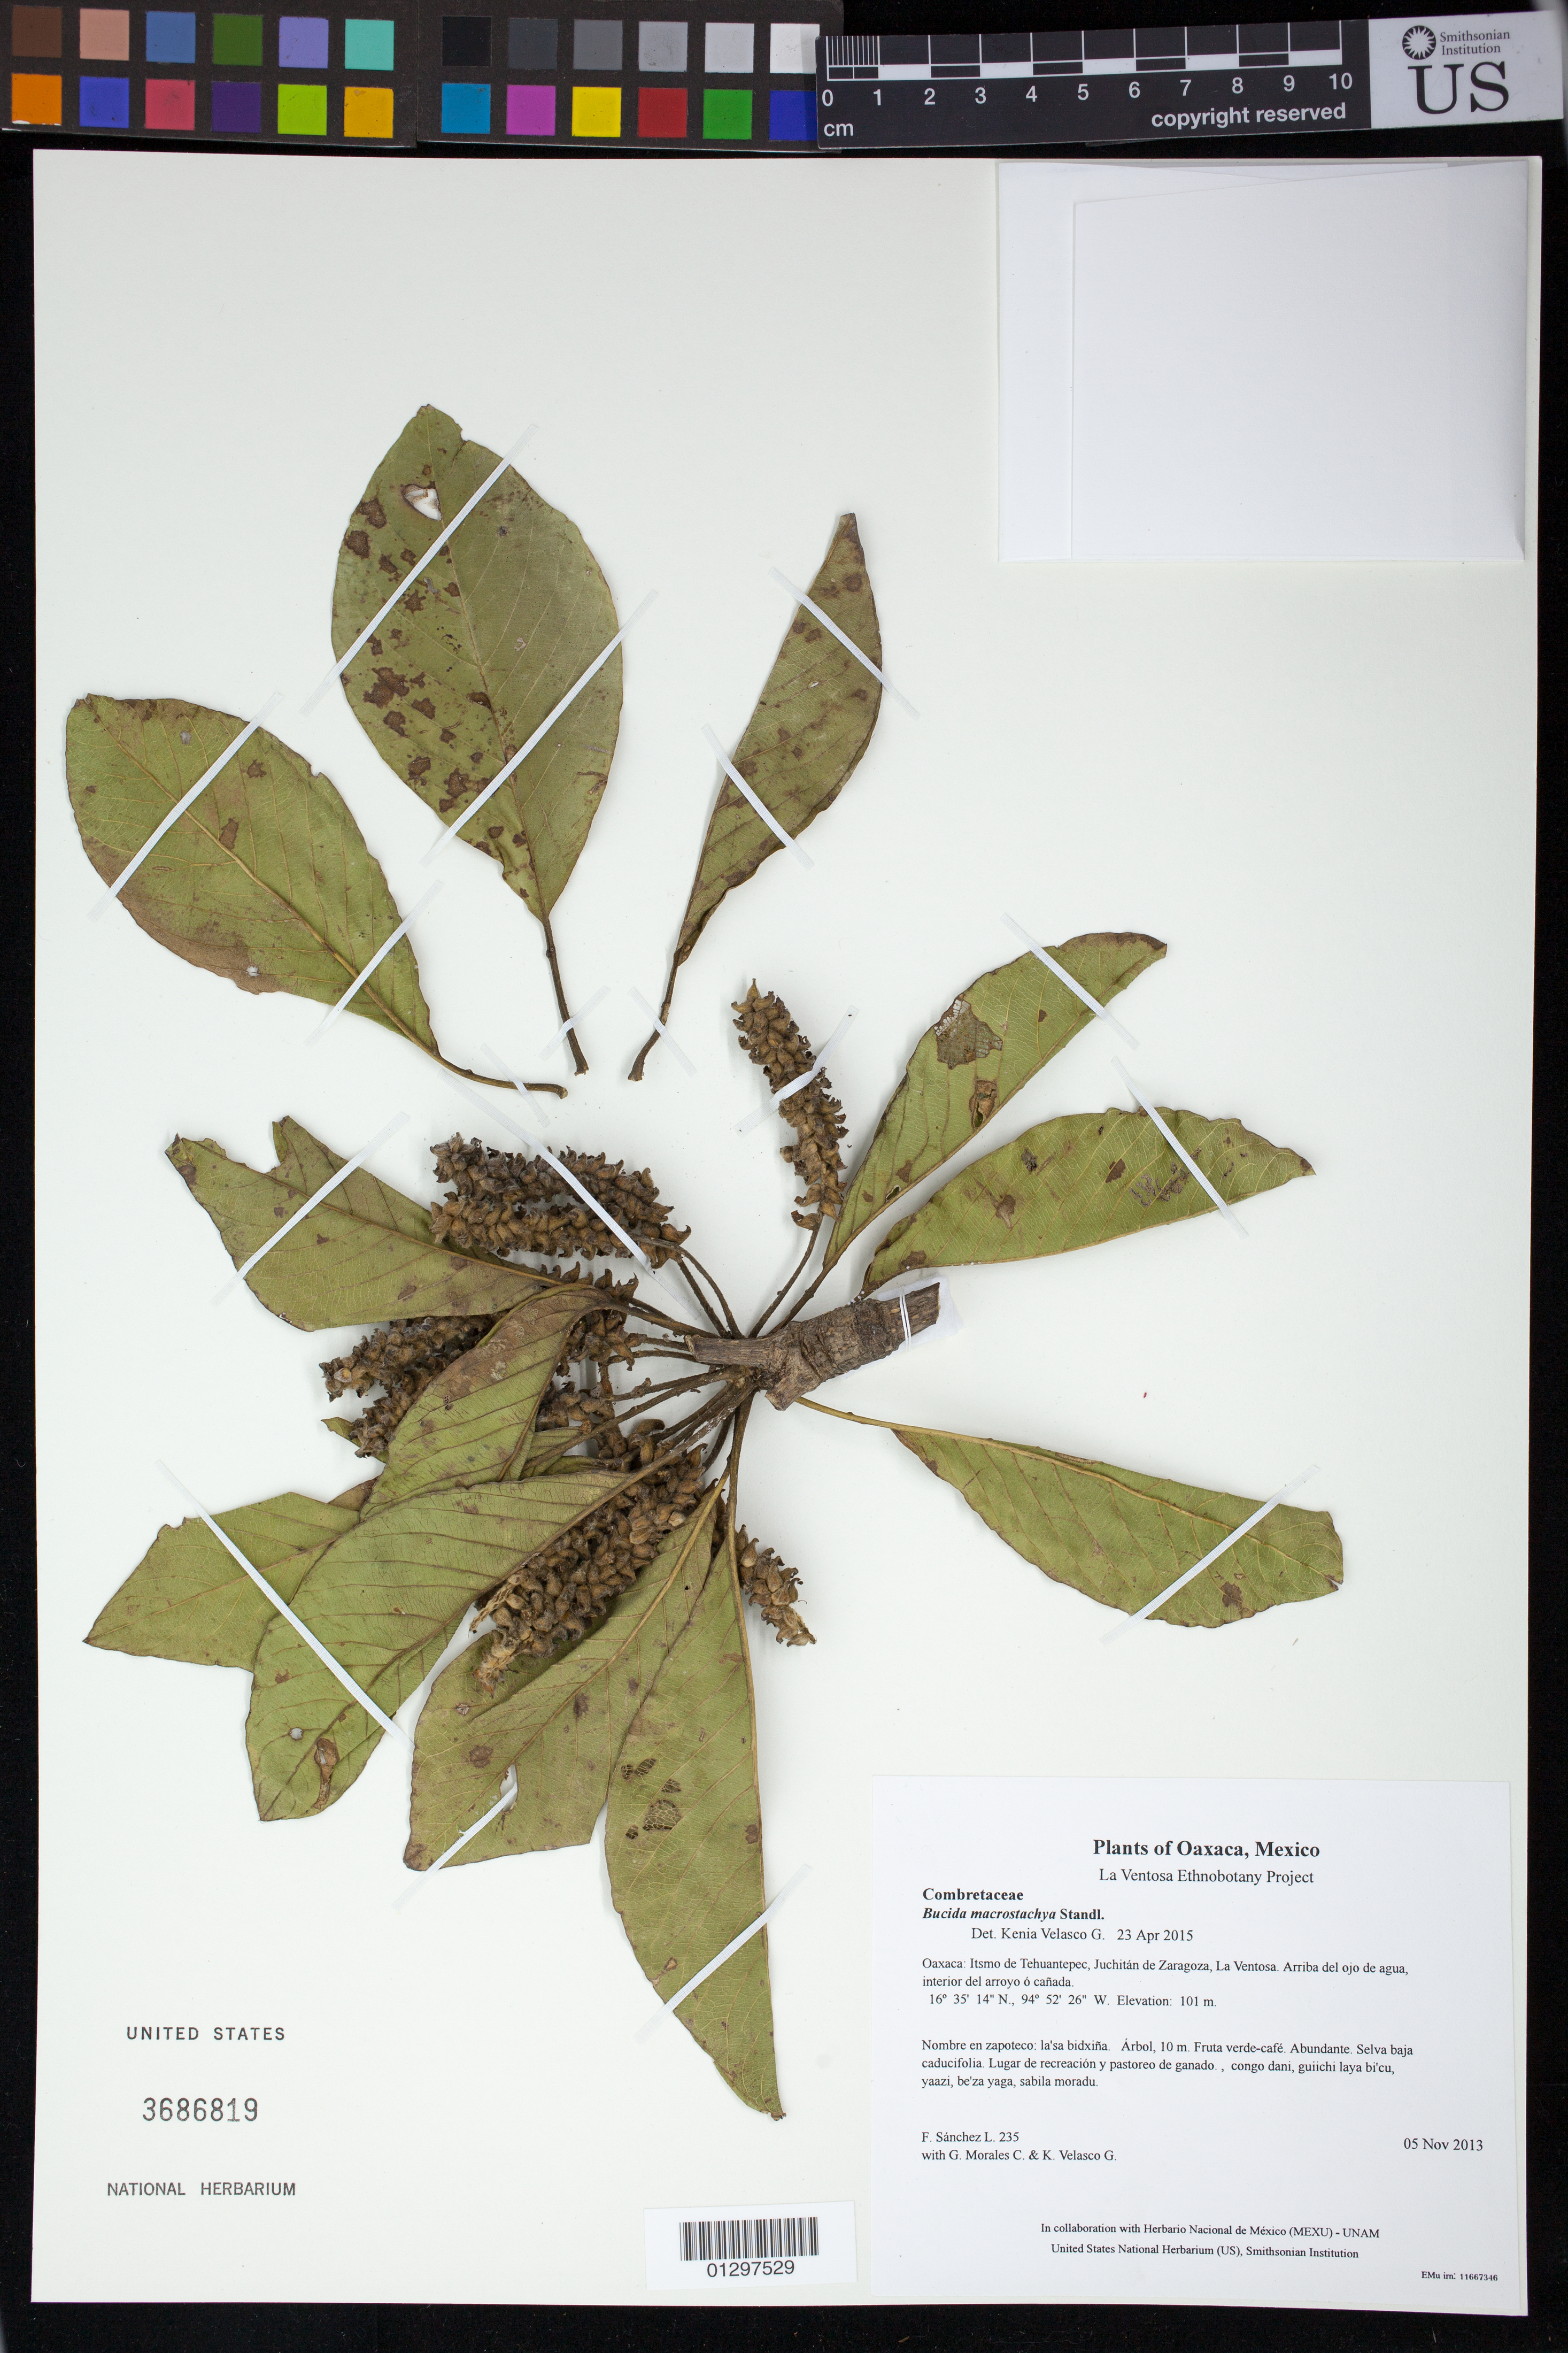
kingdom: Plantae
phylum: Tracheophyta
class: Magnoliopsida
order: Myrtales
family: Combretaceae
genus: Terminalia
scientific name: Terminalia macrostachya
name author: (Standl.) Alwan & Stace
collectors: F. Sánchez L., G. Morales C. & K. Velasco G.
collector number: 235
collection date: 2013-11-05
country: Mexico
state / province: Oaxaca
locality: Itsmo de Tehuantepec, Juchitán de Zaragoza, La Ventosa. Arriba del ojo de agua, interior del arroyo ó cañada.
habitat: Selva baja caducifolia. Lugar de recreación y pastoreo de ganado.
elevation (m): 101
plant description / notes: JEBOT, MEXU, SERO, US; Yaga. 10 m. Cuaananaxhi naga'-namuu. Stale.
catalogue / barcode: US 3686819